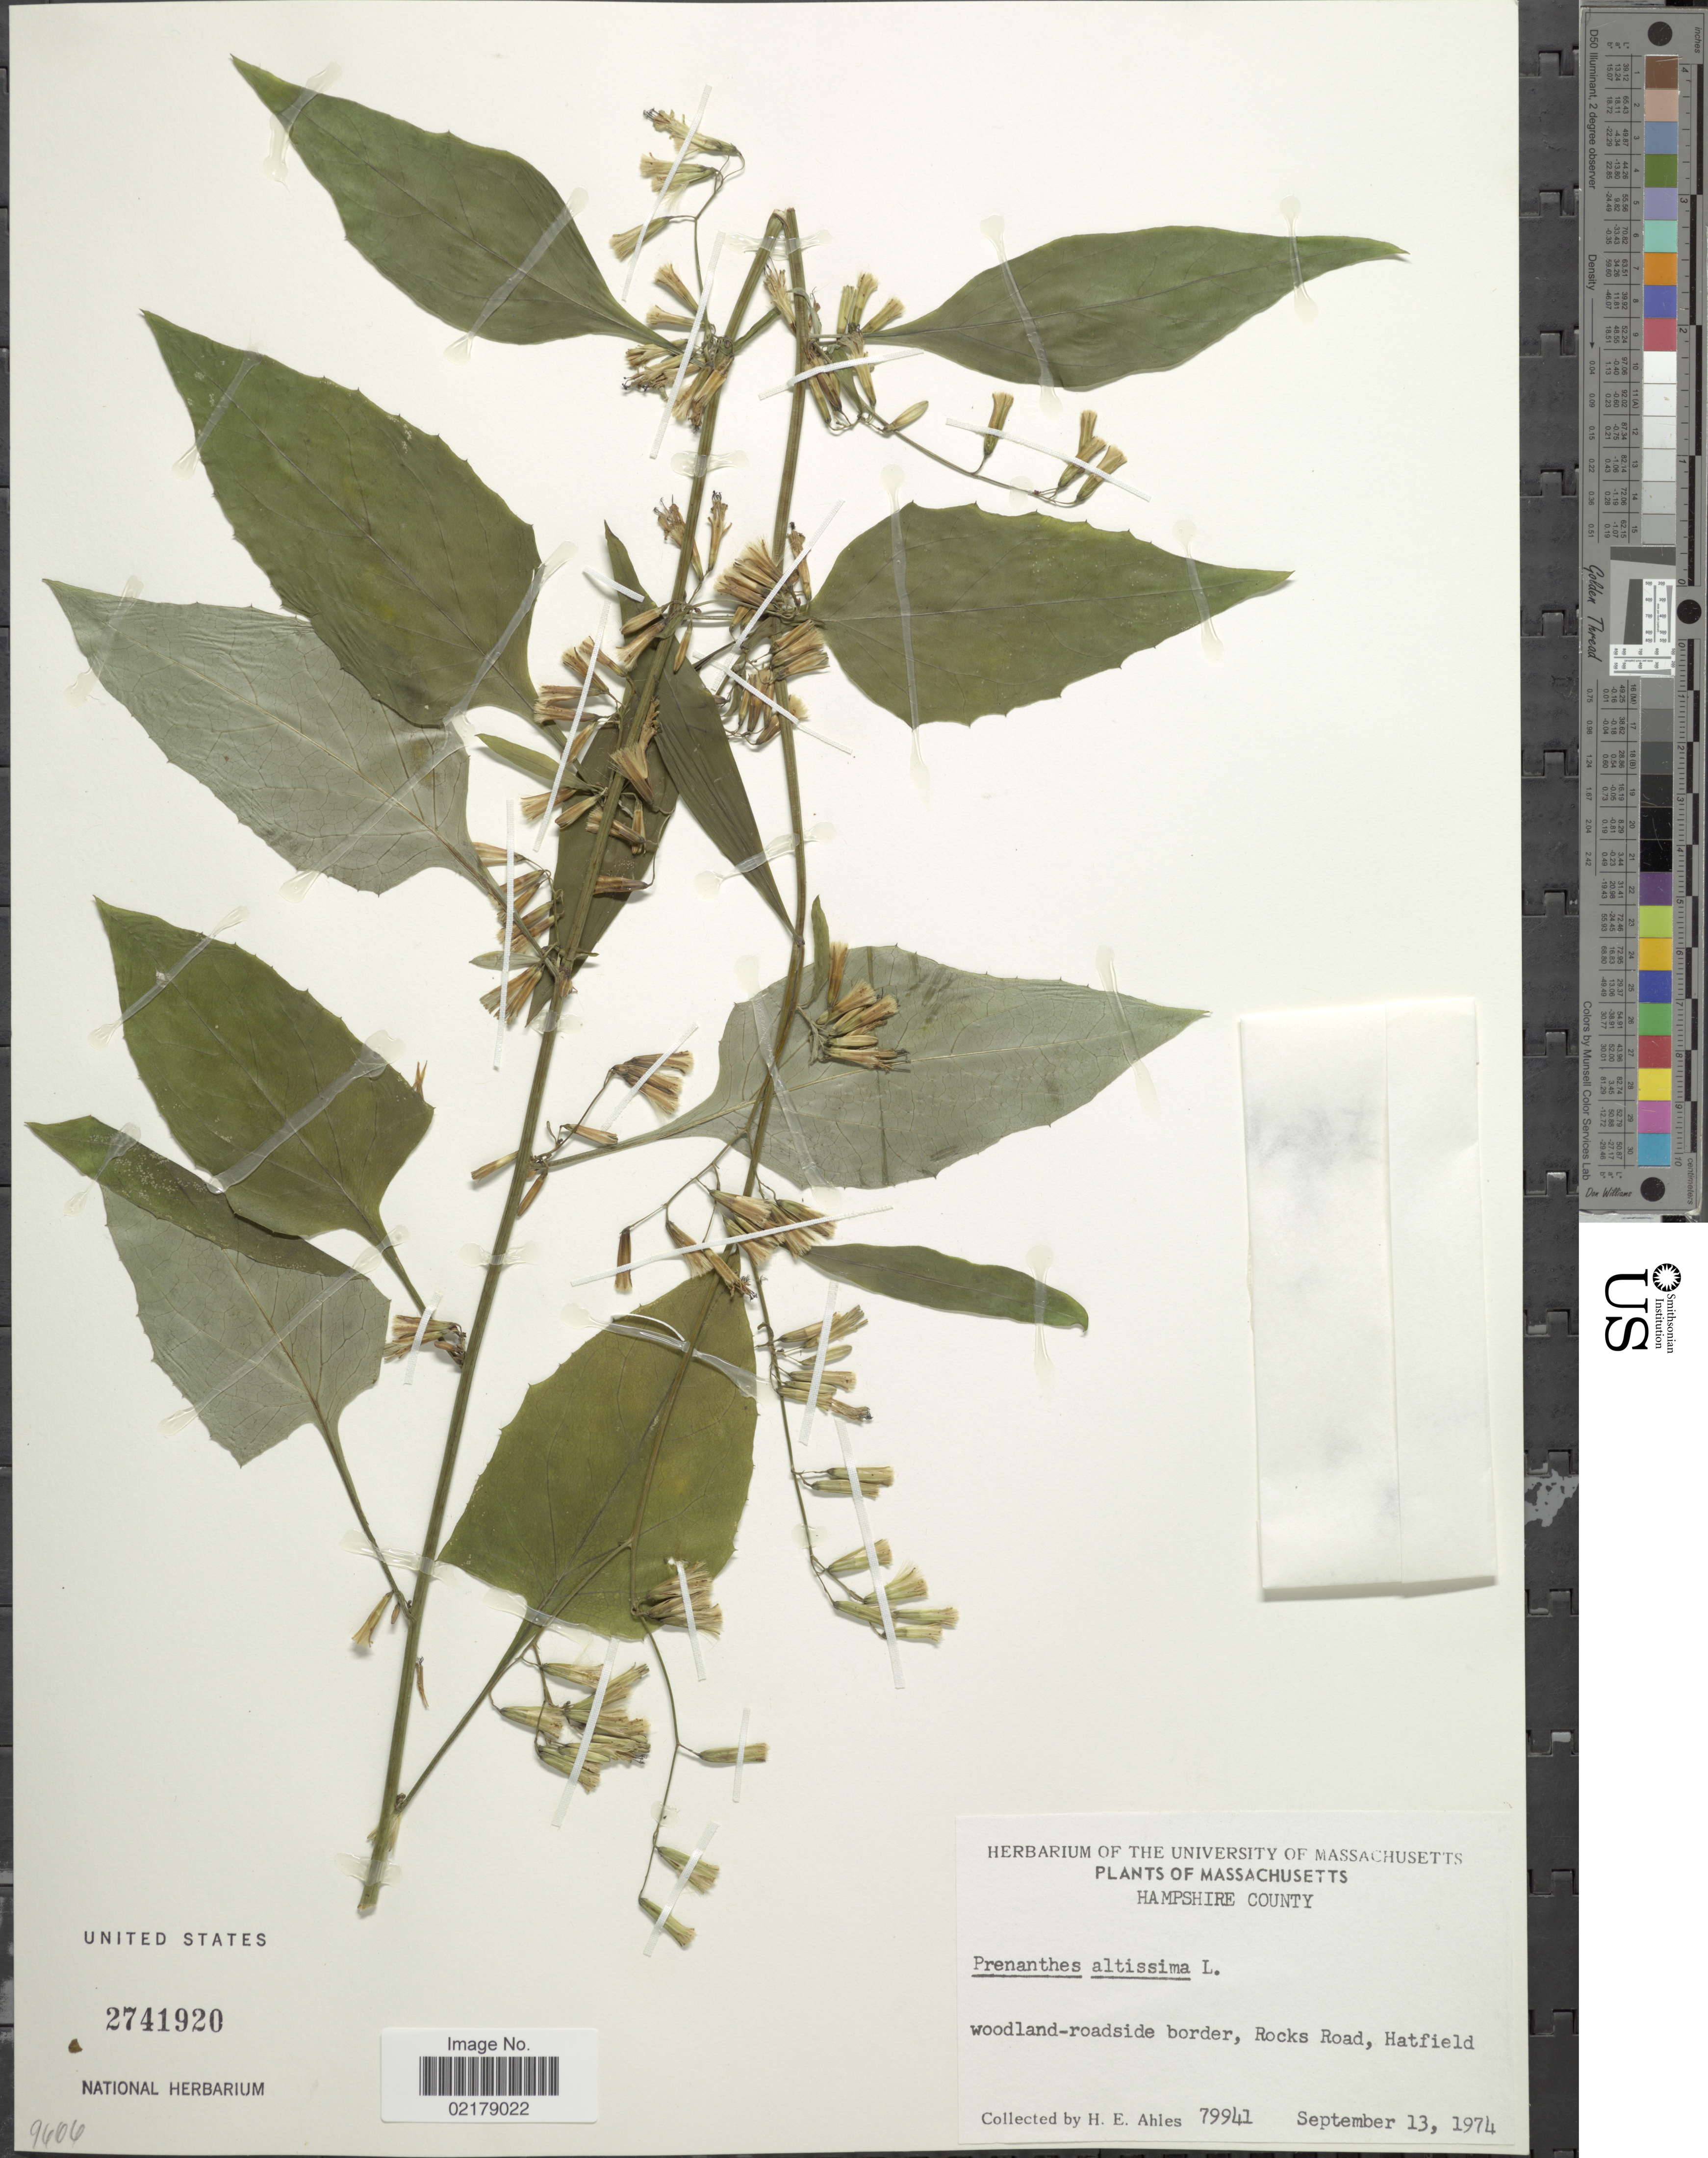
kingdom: Plantae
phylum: Tracheophyta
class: Magnoliopsida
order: Asterales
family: Asteraceae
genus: Nabalus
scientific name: Nabalus altissimus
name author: (L.) Hook.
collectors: H. E. Ahles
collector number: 79941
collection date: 1974-09-13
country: United States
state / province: Massachusetts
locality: Hampshire County, woodland-roadside border, Rocks Road, Hatfield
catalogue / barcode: US 2741920